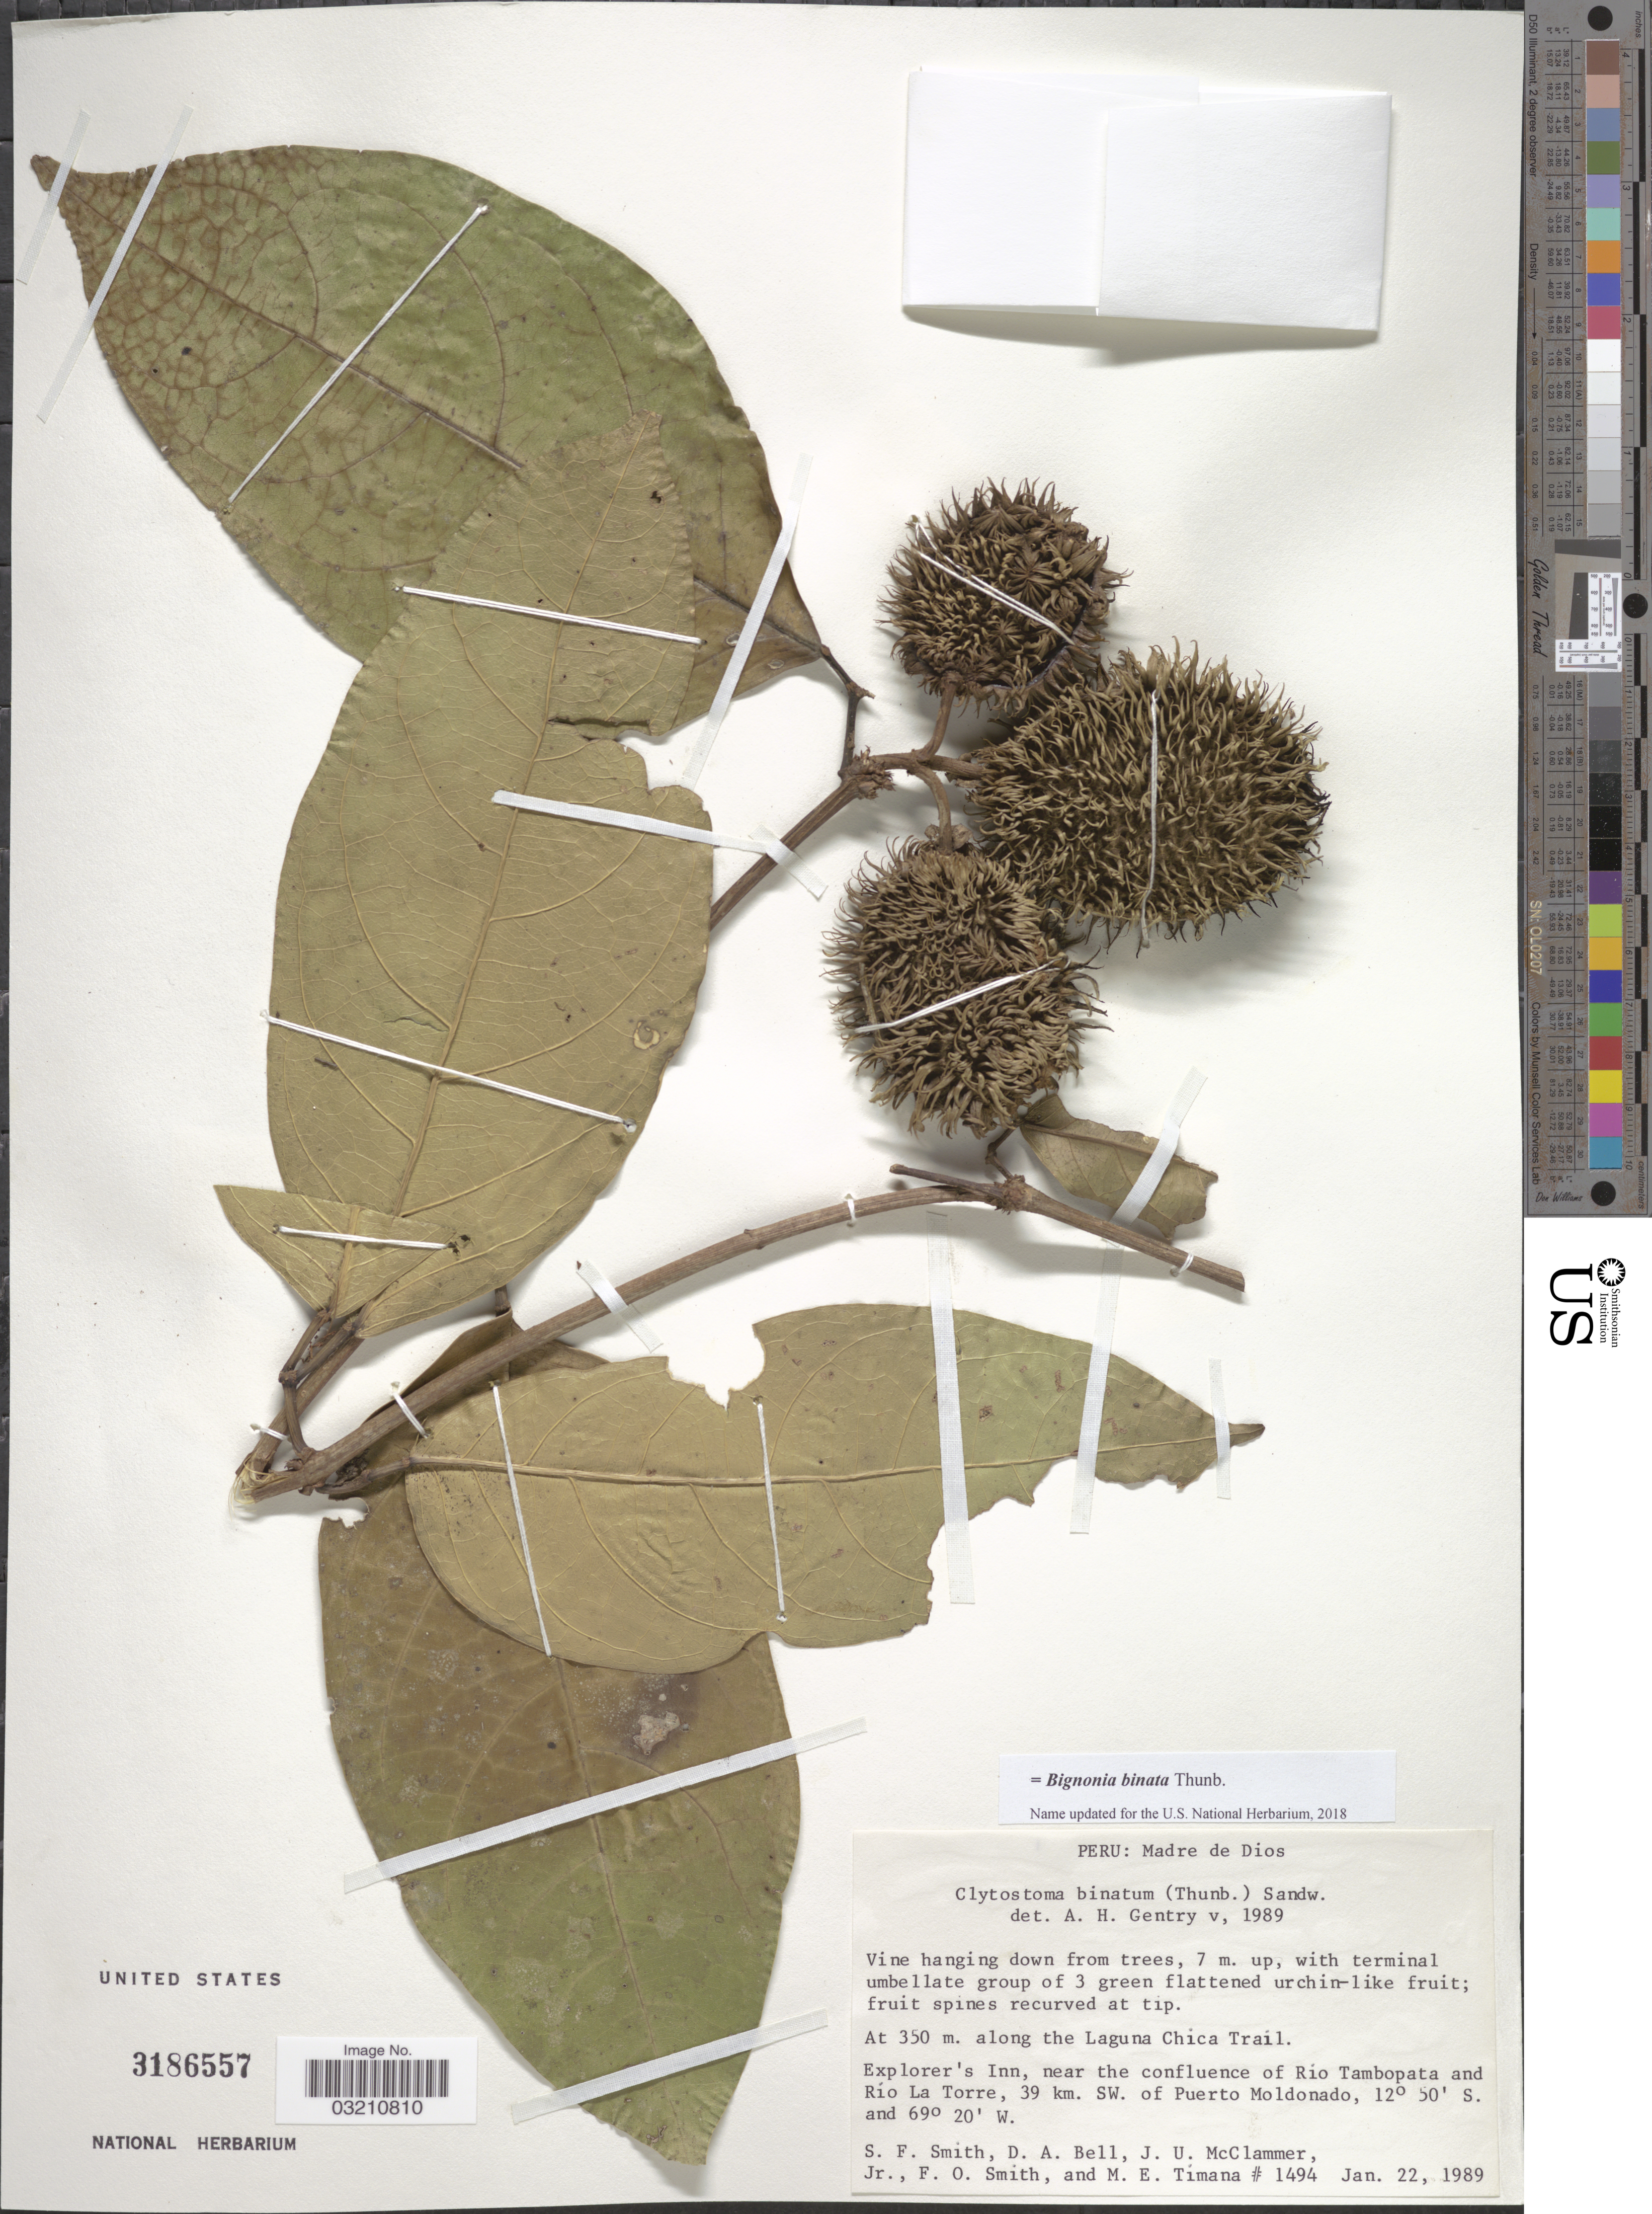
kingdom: Plantae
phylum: Tracheophyta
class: Magnoliopsida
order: Lamiales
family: Bignoniaceae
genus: Bignonia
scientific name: Bignonia binata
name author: Thunb.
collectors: S.F. Smith, D. A. Bell, J. McClammer & F. Smith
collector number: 1494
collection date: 1989-01-22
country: Peru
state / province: Madre de Dios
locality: Along the Laguna Chica Trail. Explorer's Inn, near the confluence of Río Tambopata and Río La Torre, 39 km. SW. of Puerto Moldonado.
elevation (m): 350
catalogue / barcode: US 3186557